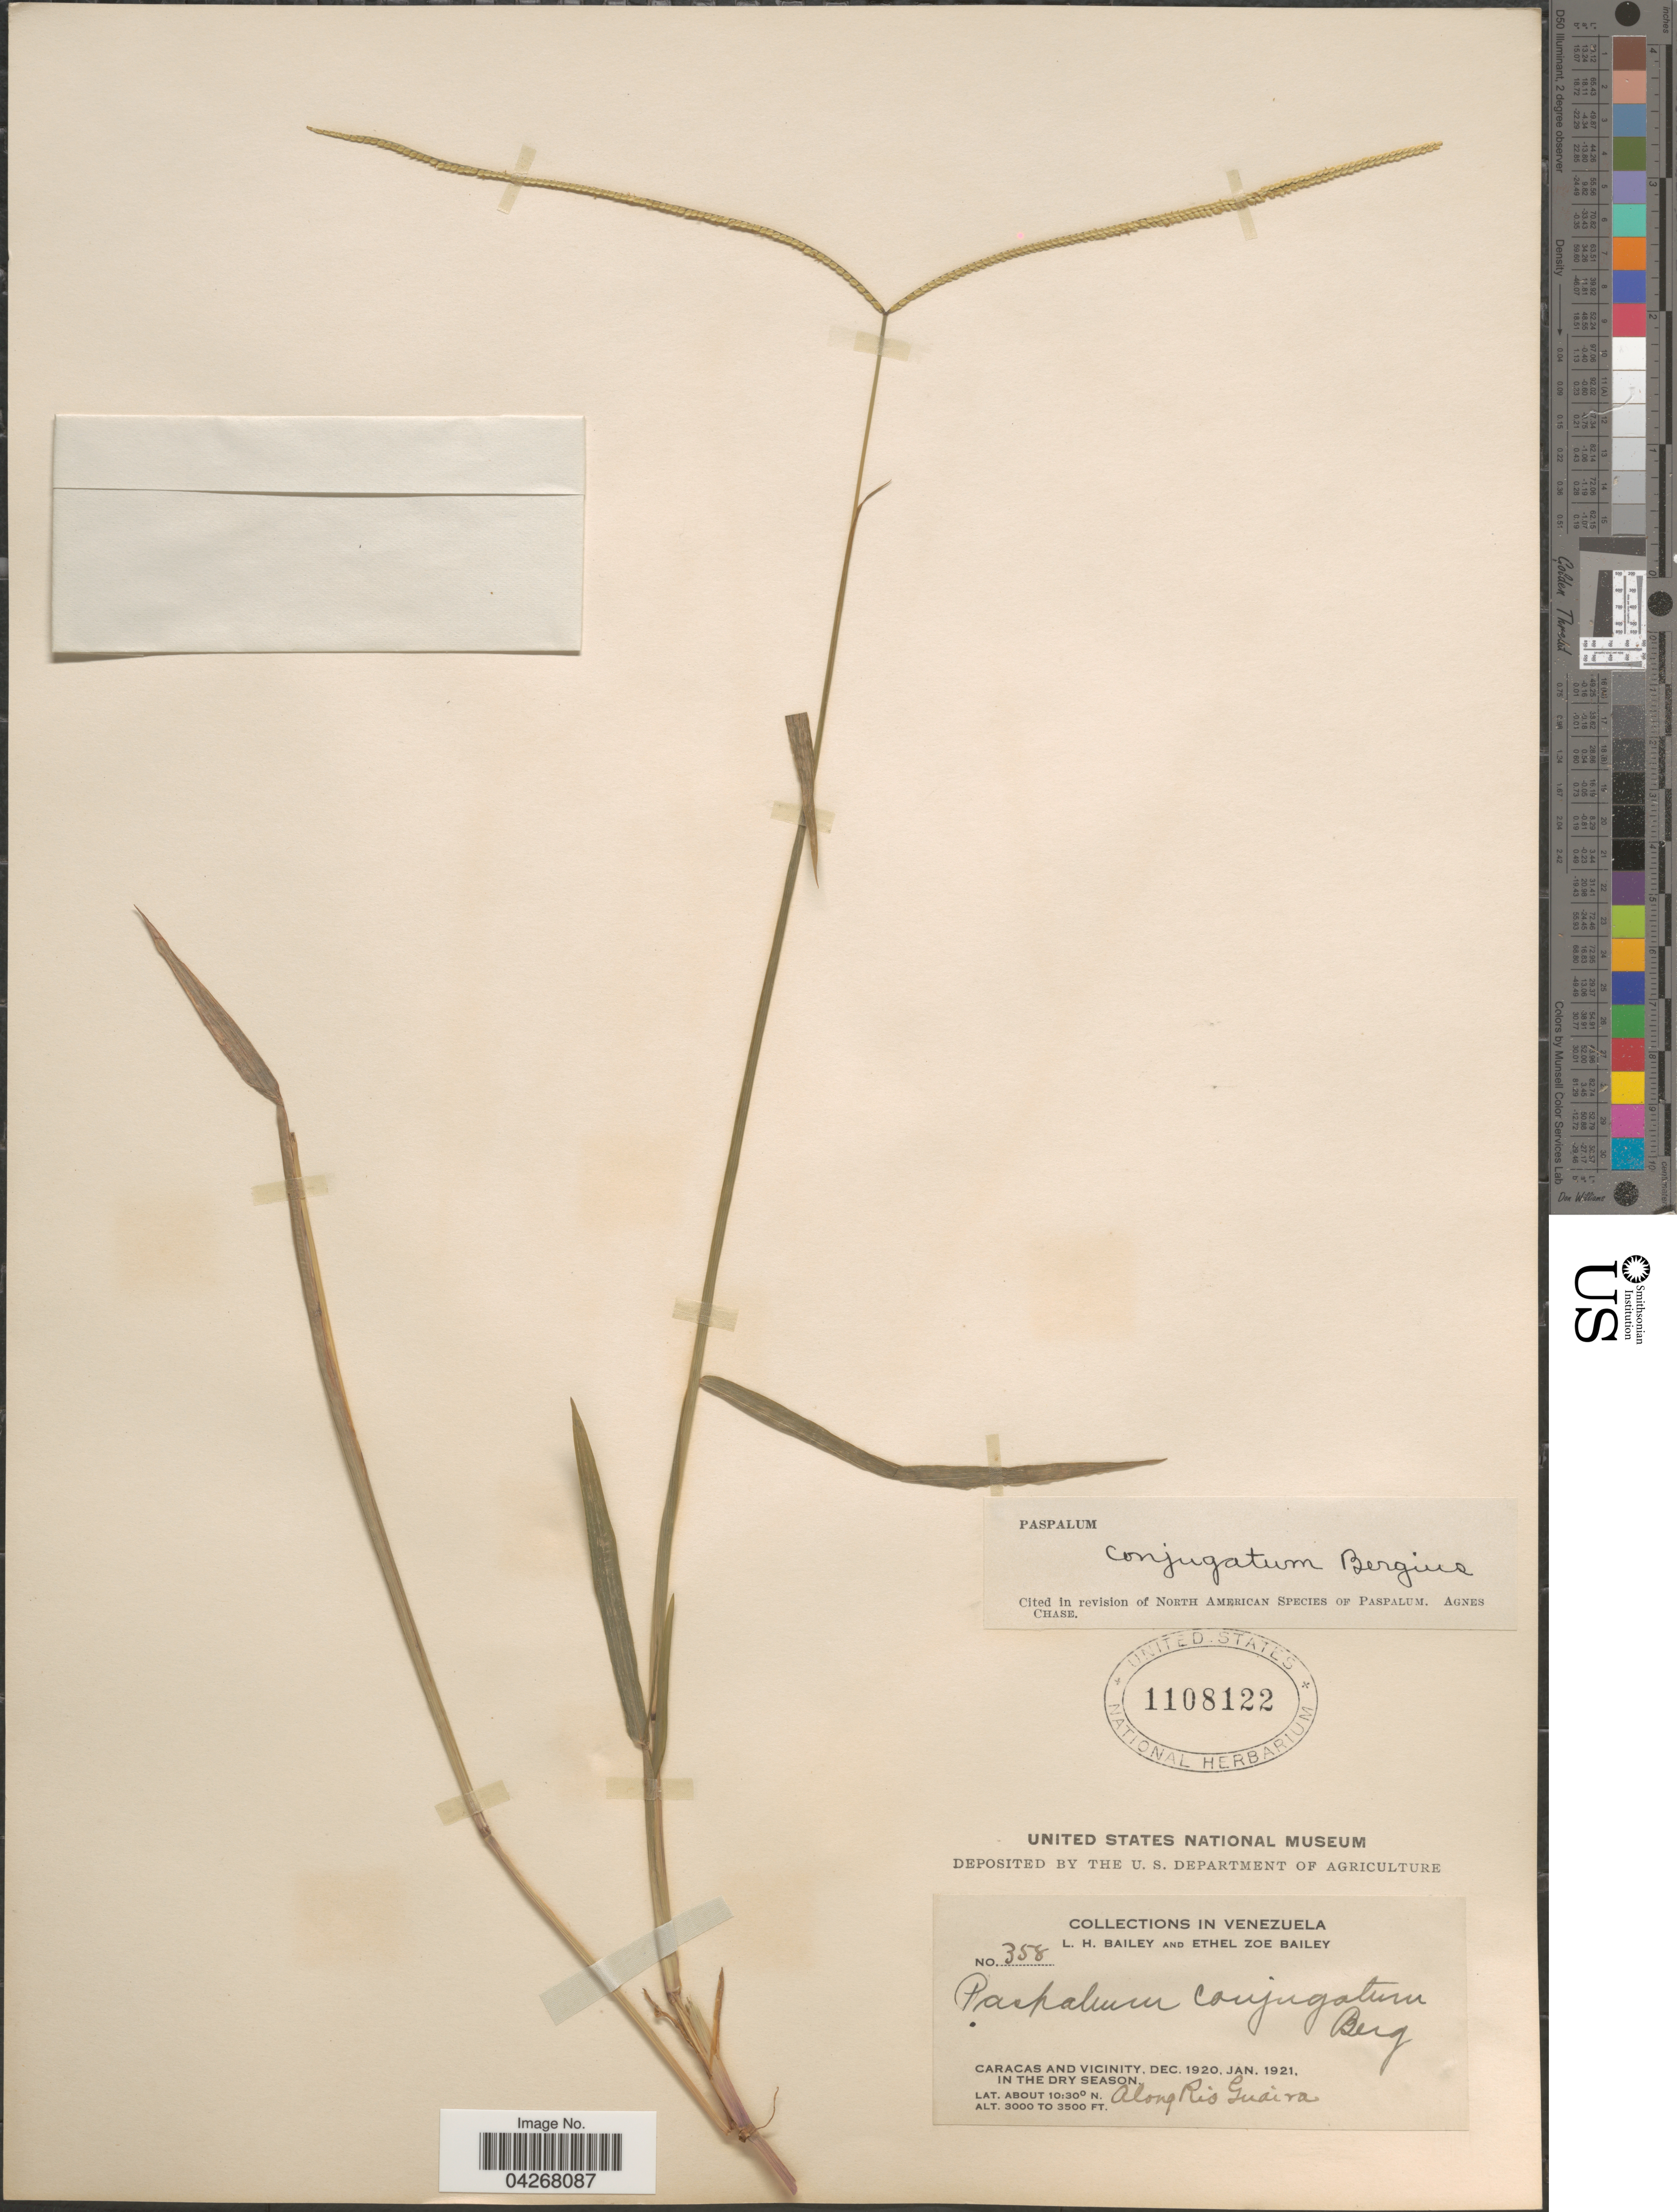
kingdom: Plantae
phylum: Tracheophyta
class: Liliopsida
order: Poales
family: Poaceae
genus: Paspalum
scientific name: Paspalum conjugatum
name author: P.J. Bergius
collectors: L. H. Bailey & E. Z. Bailey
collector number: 358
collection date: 1920-12/1921-01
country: Venezuela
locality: Caracas and Vicinity, in the dry season. Along Rio Guaira.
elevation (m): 914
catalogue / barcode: US 1108122